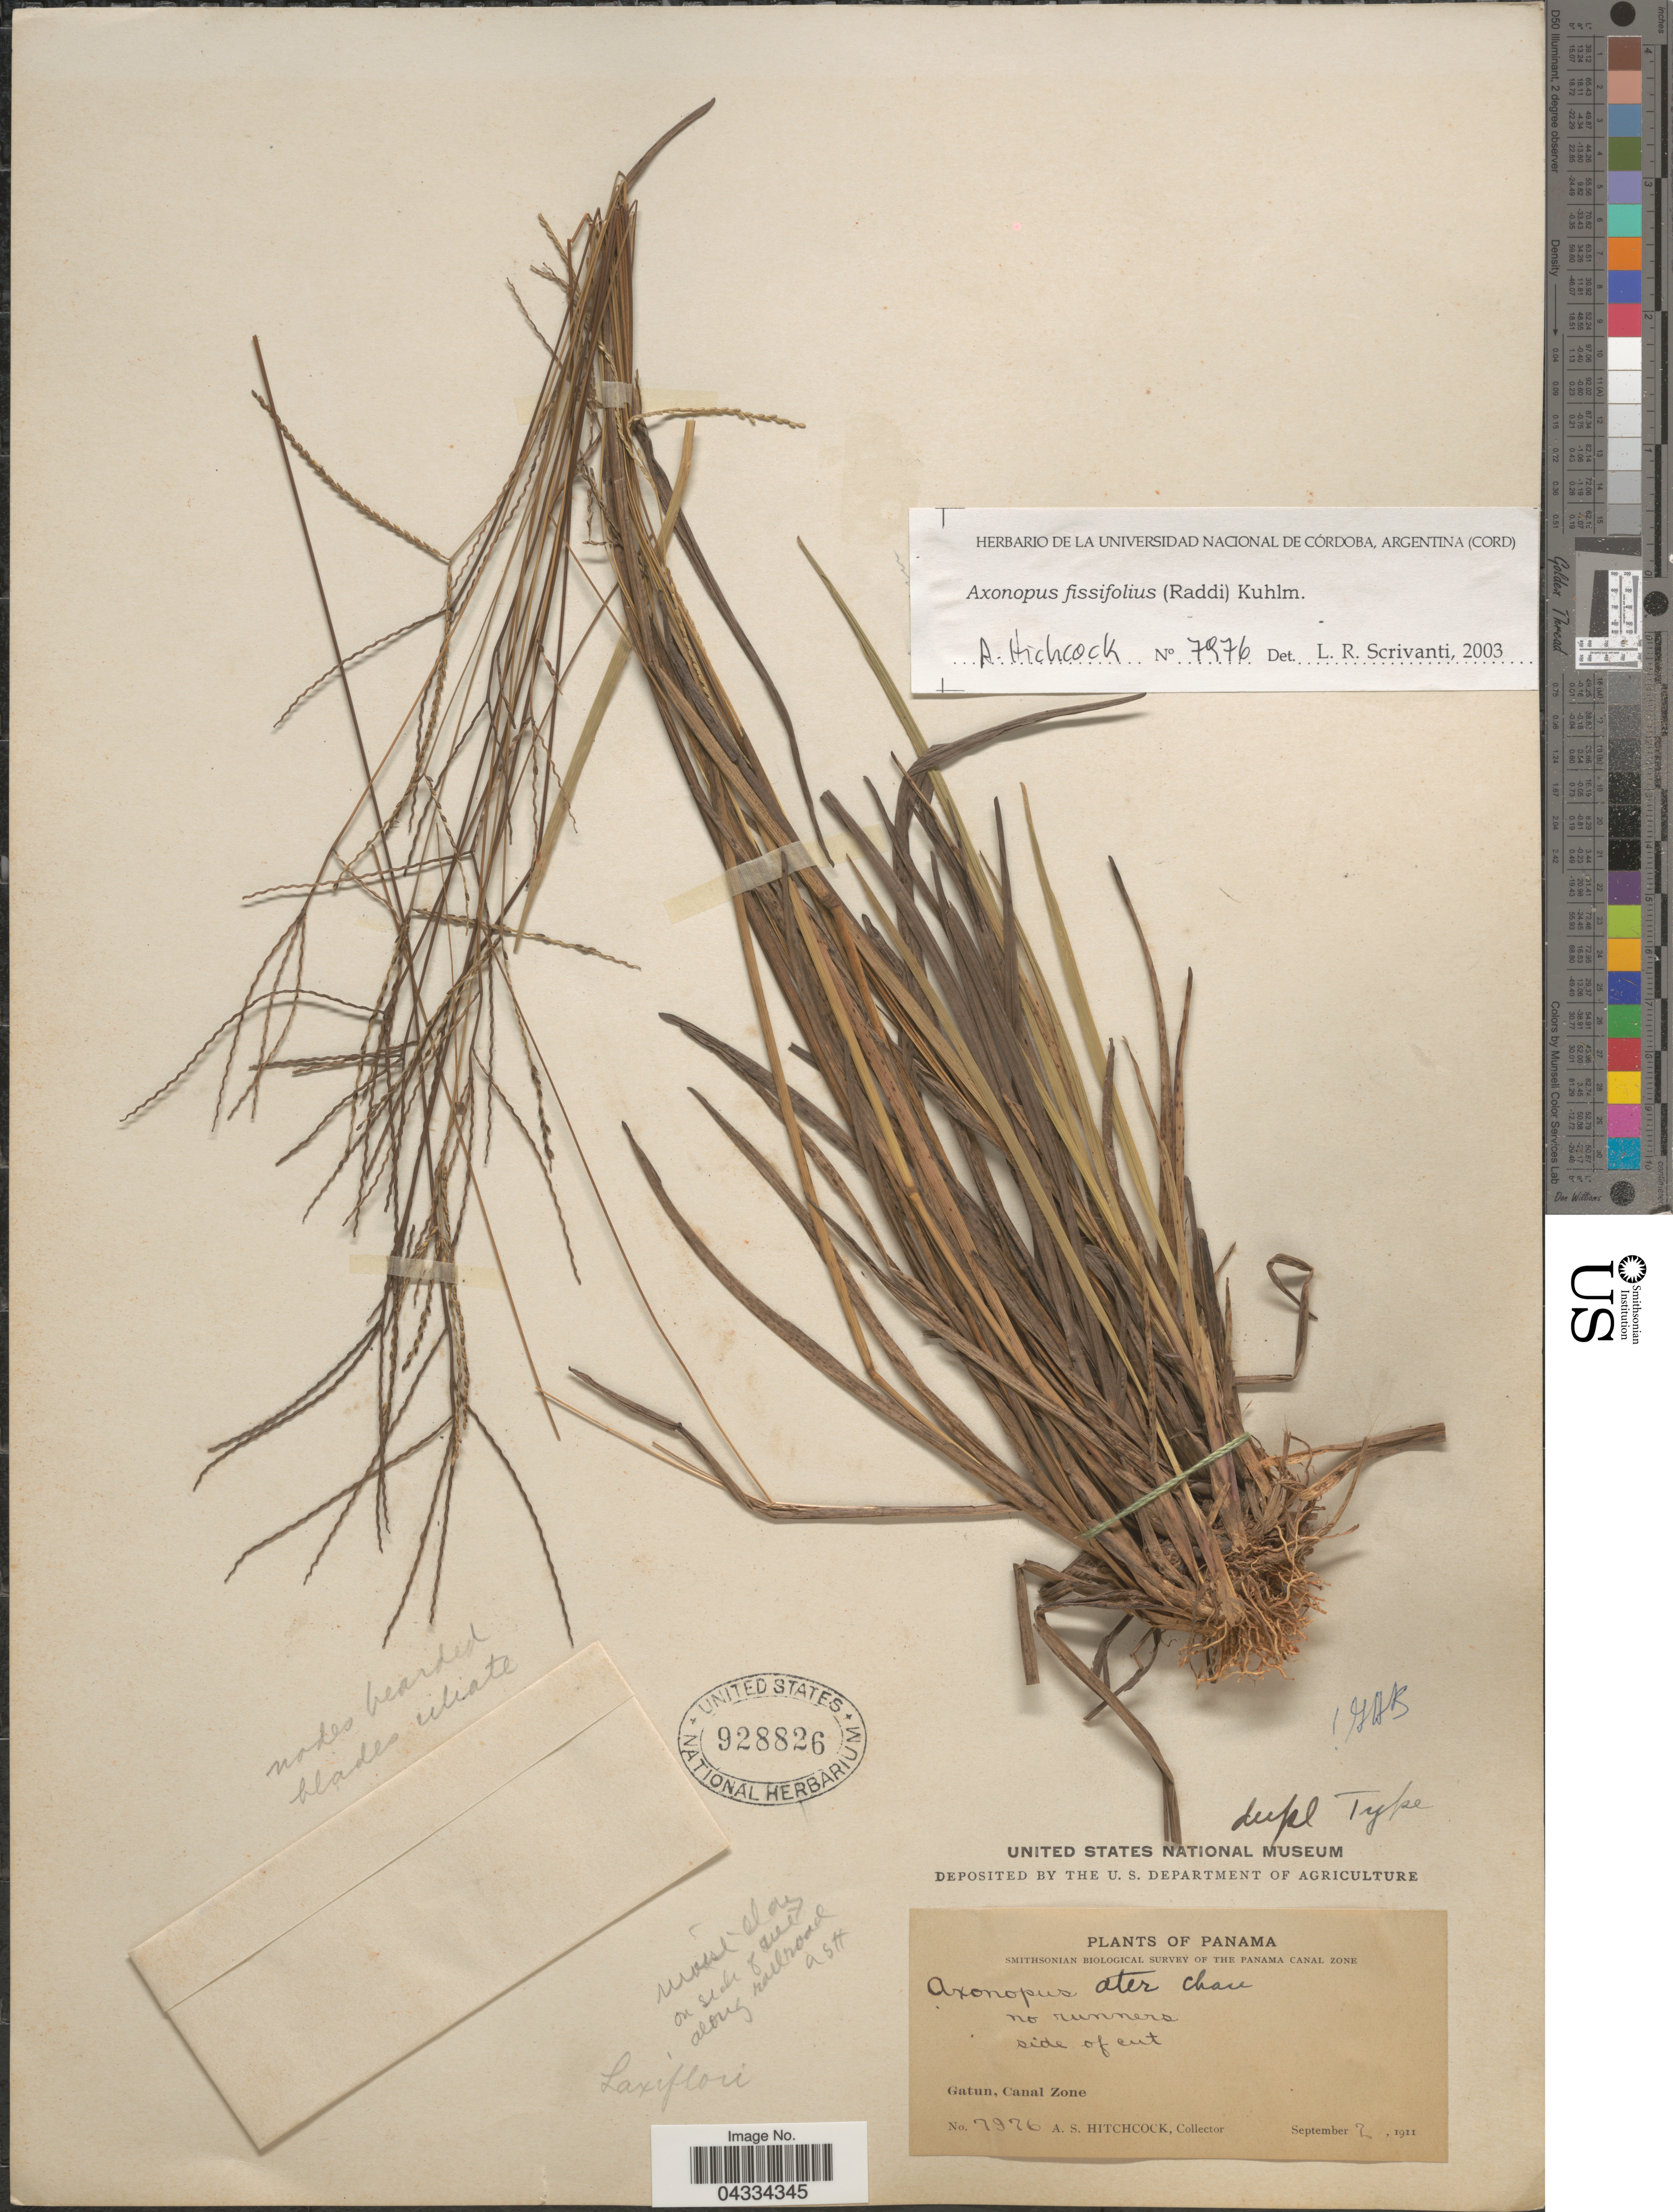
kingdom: Plantae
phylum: Tracheophyta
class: Liliopsida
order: Poales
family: Poaceae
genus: Axonopus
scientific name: Axonopus fissifolius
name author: (Raddi) Kuhlm.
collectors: A. S. Hitchcock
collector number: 7976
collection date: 1911-09-07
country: Panama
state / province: Colón / Panamá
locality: Smithsonian Biological Survey of the Panama Canal Zone. Gatun, Canal Zone.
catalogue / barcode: US 928826